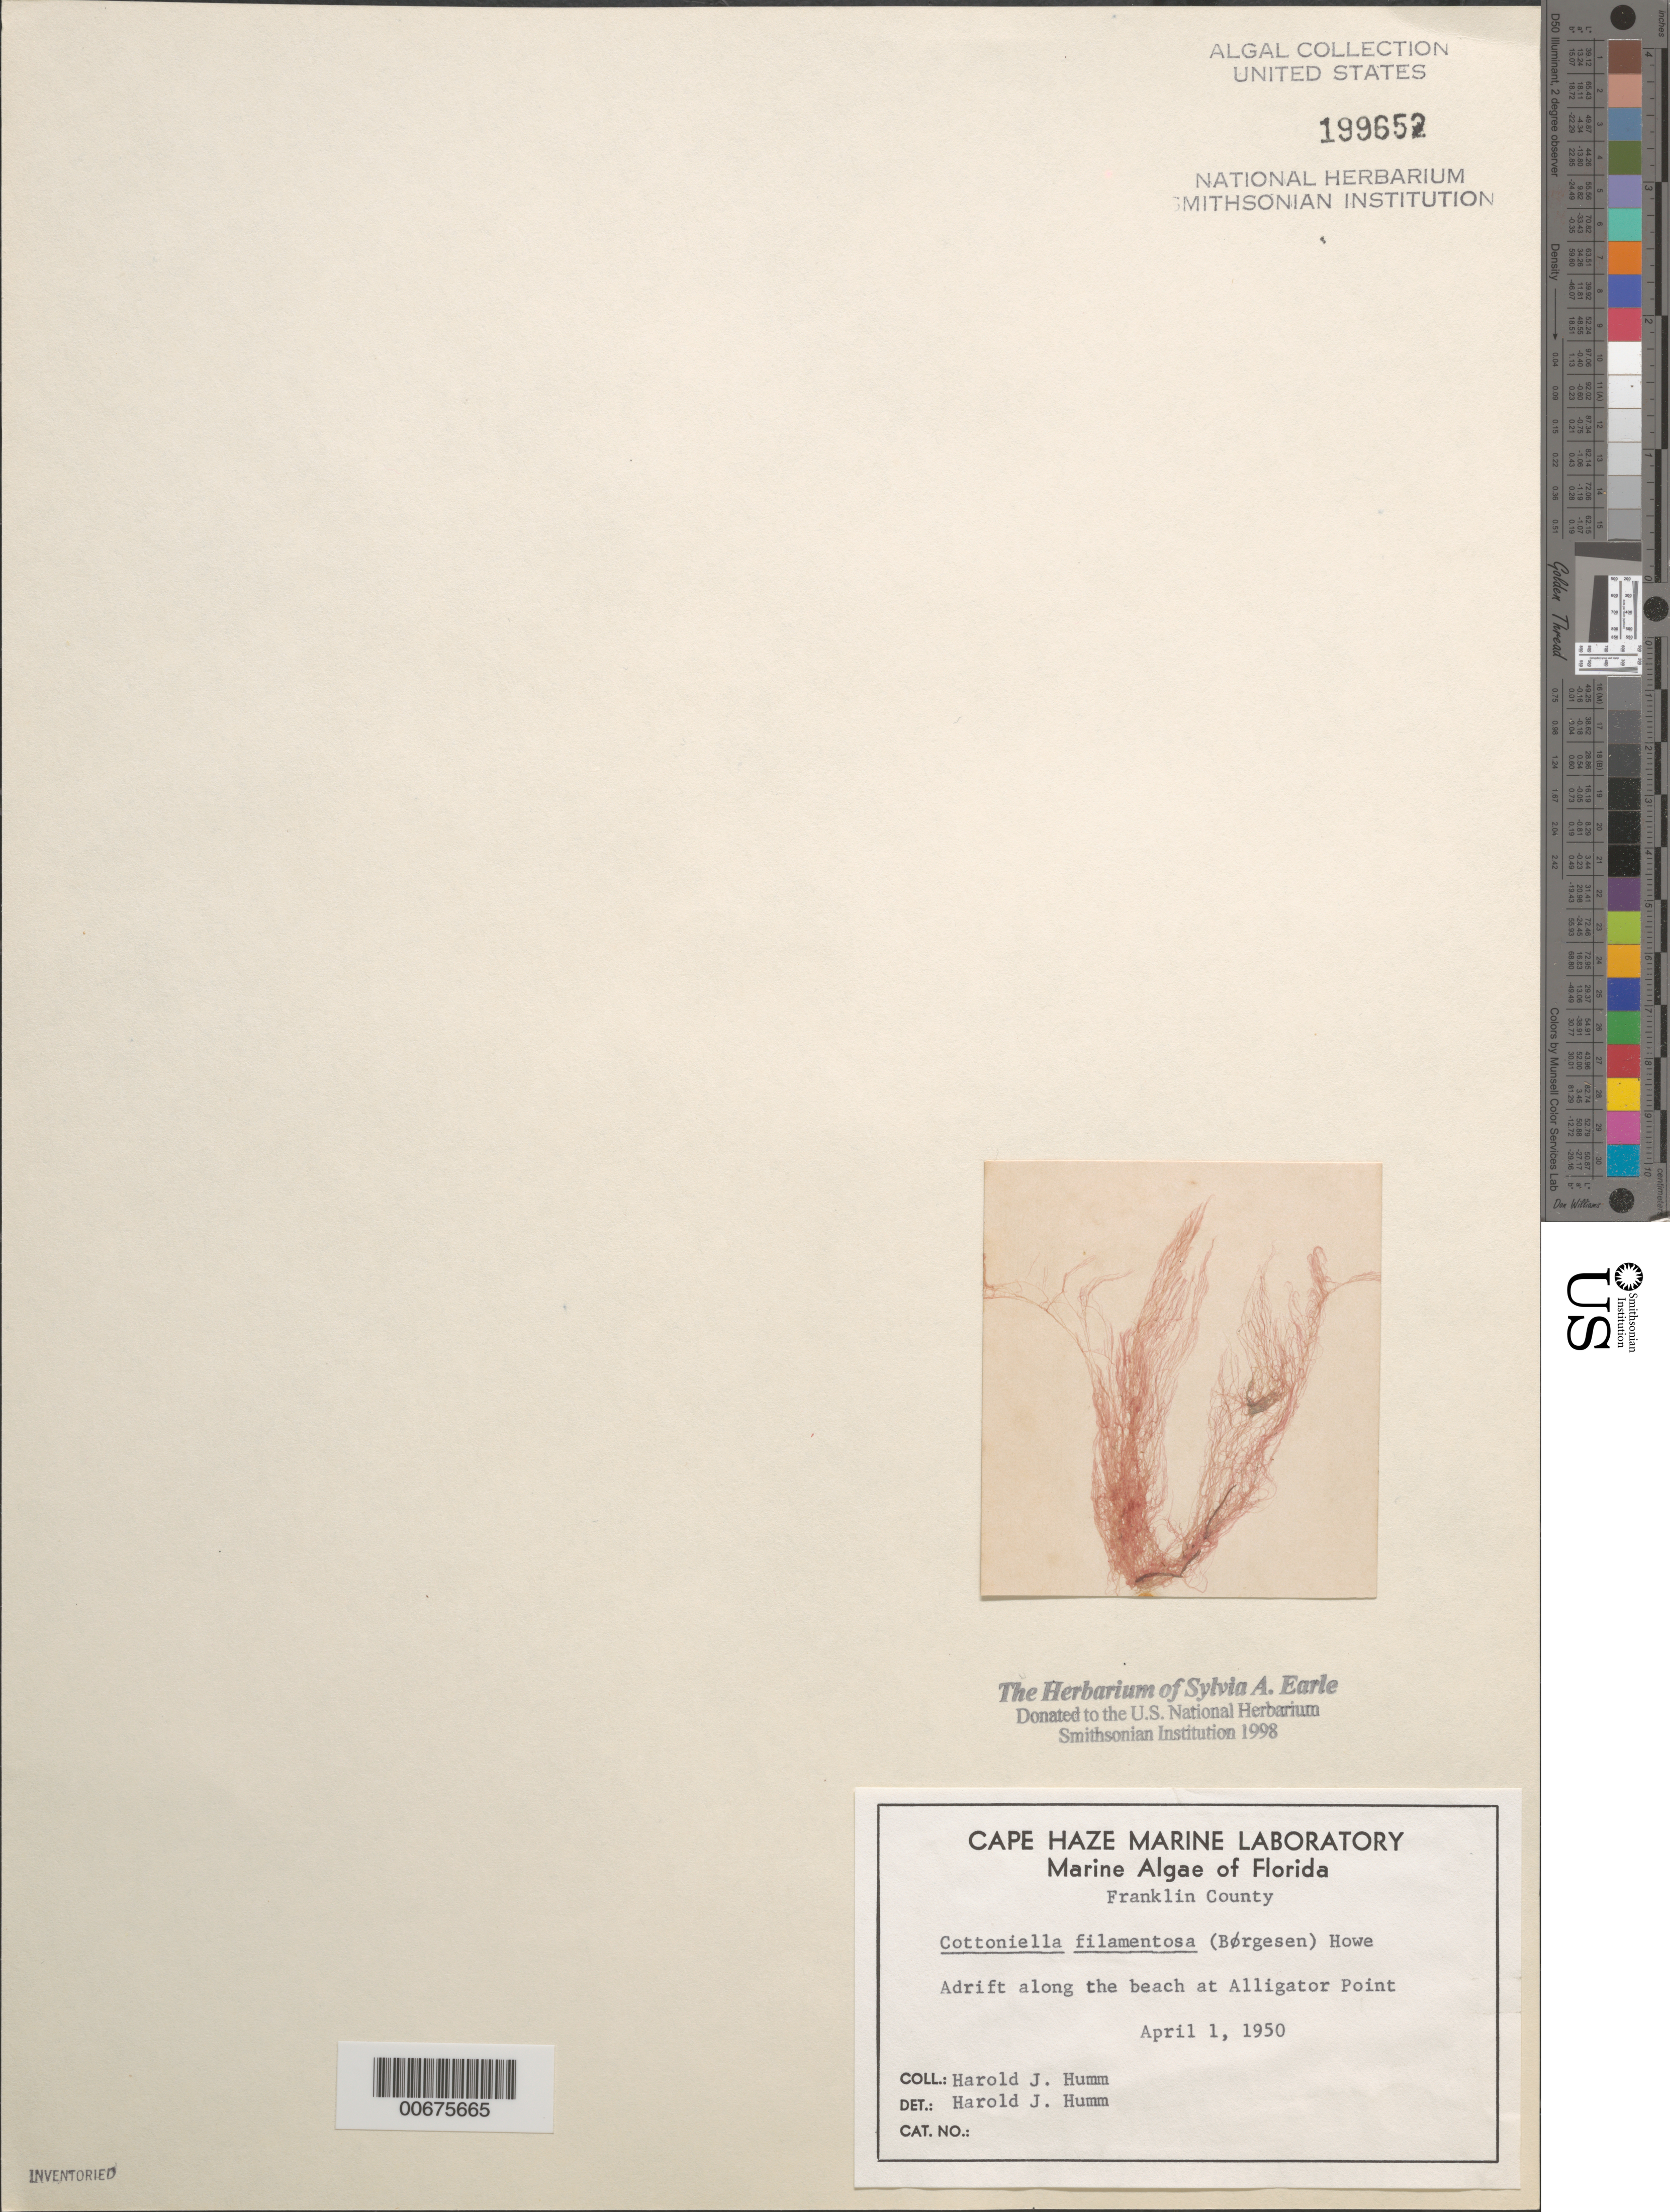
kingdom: Plantae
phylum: Rhodophyta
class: Florideophyceae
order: Ceramiales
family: Sarcomeniaceae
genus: Cottoniella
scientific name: Cottoniella filamentosa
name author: (M. Howe) Børgesen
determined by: Humm, Harold J.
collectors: H. J. Humm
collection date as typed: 01 Apr 1950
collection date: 1950-04-01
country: United States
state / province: Florida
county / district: Franklin County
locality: Alligator Point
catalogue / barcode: US 199652